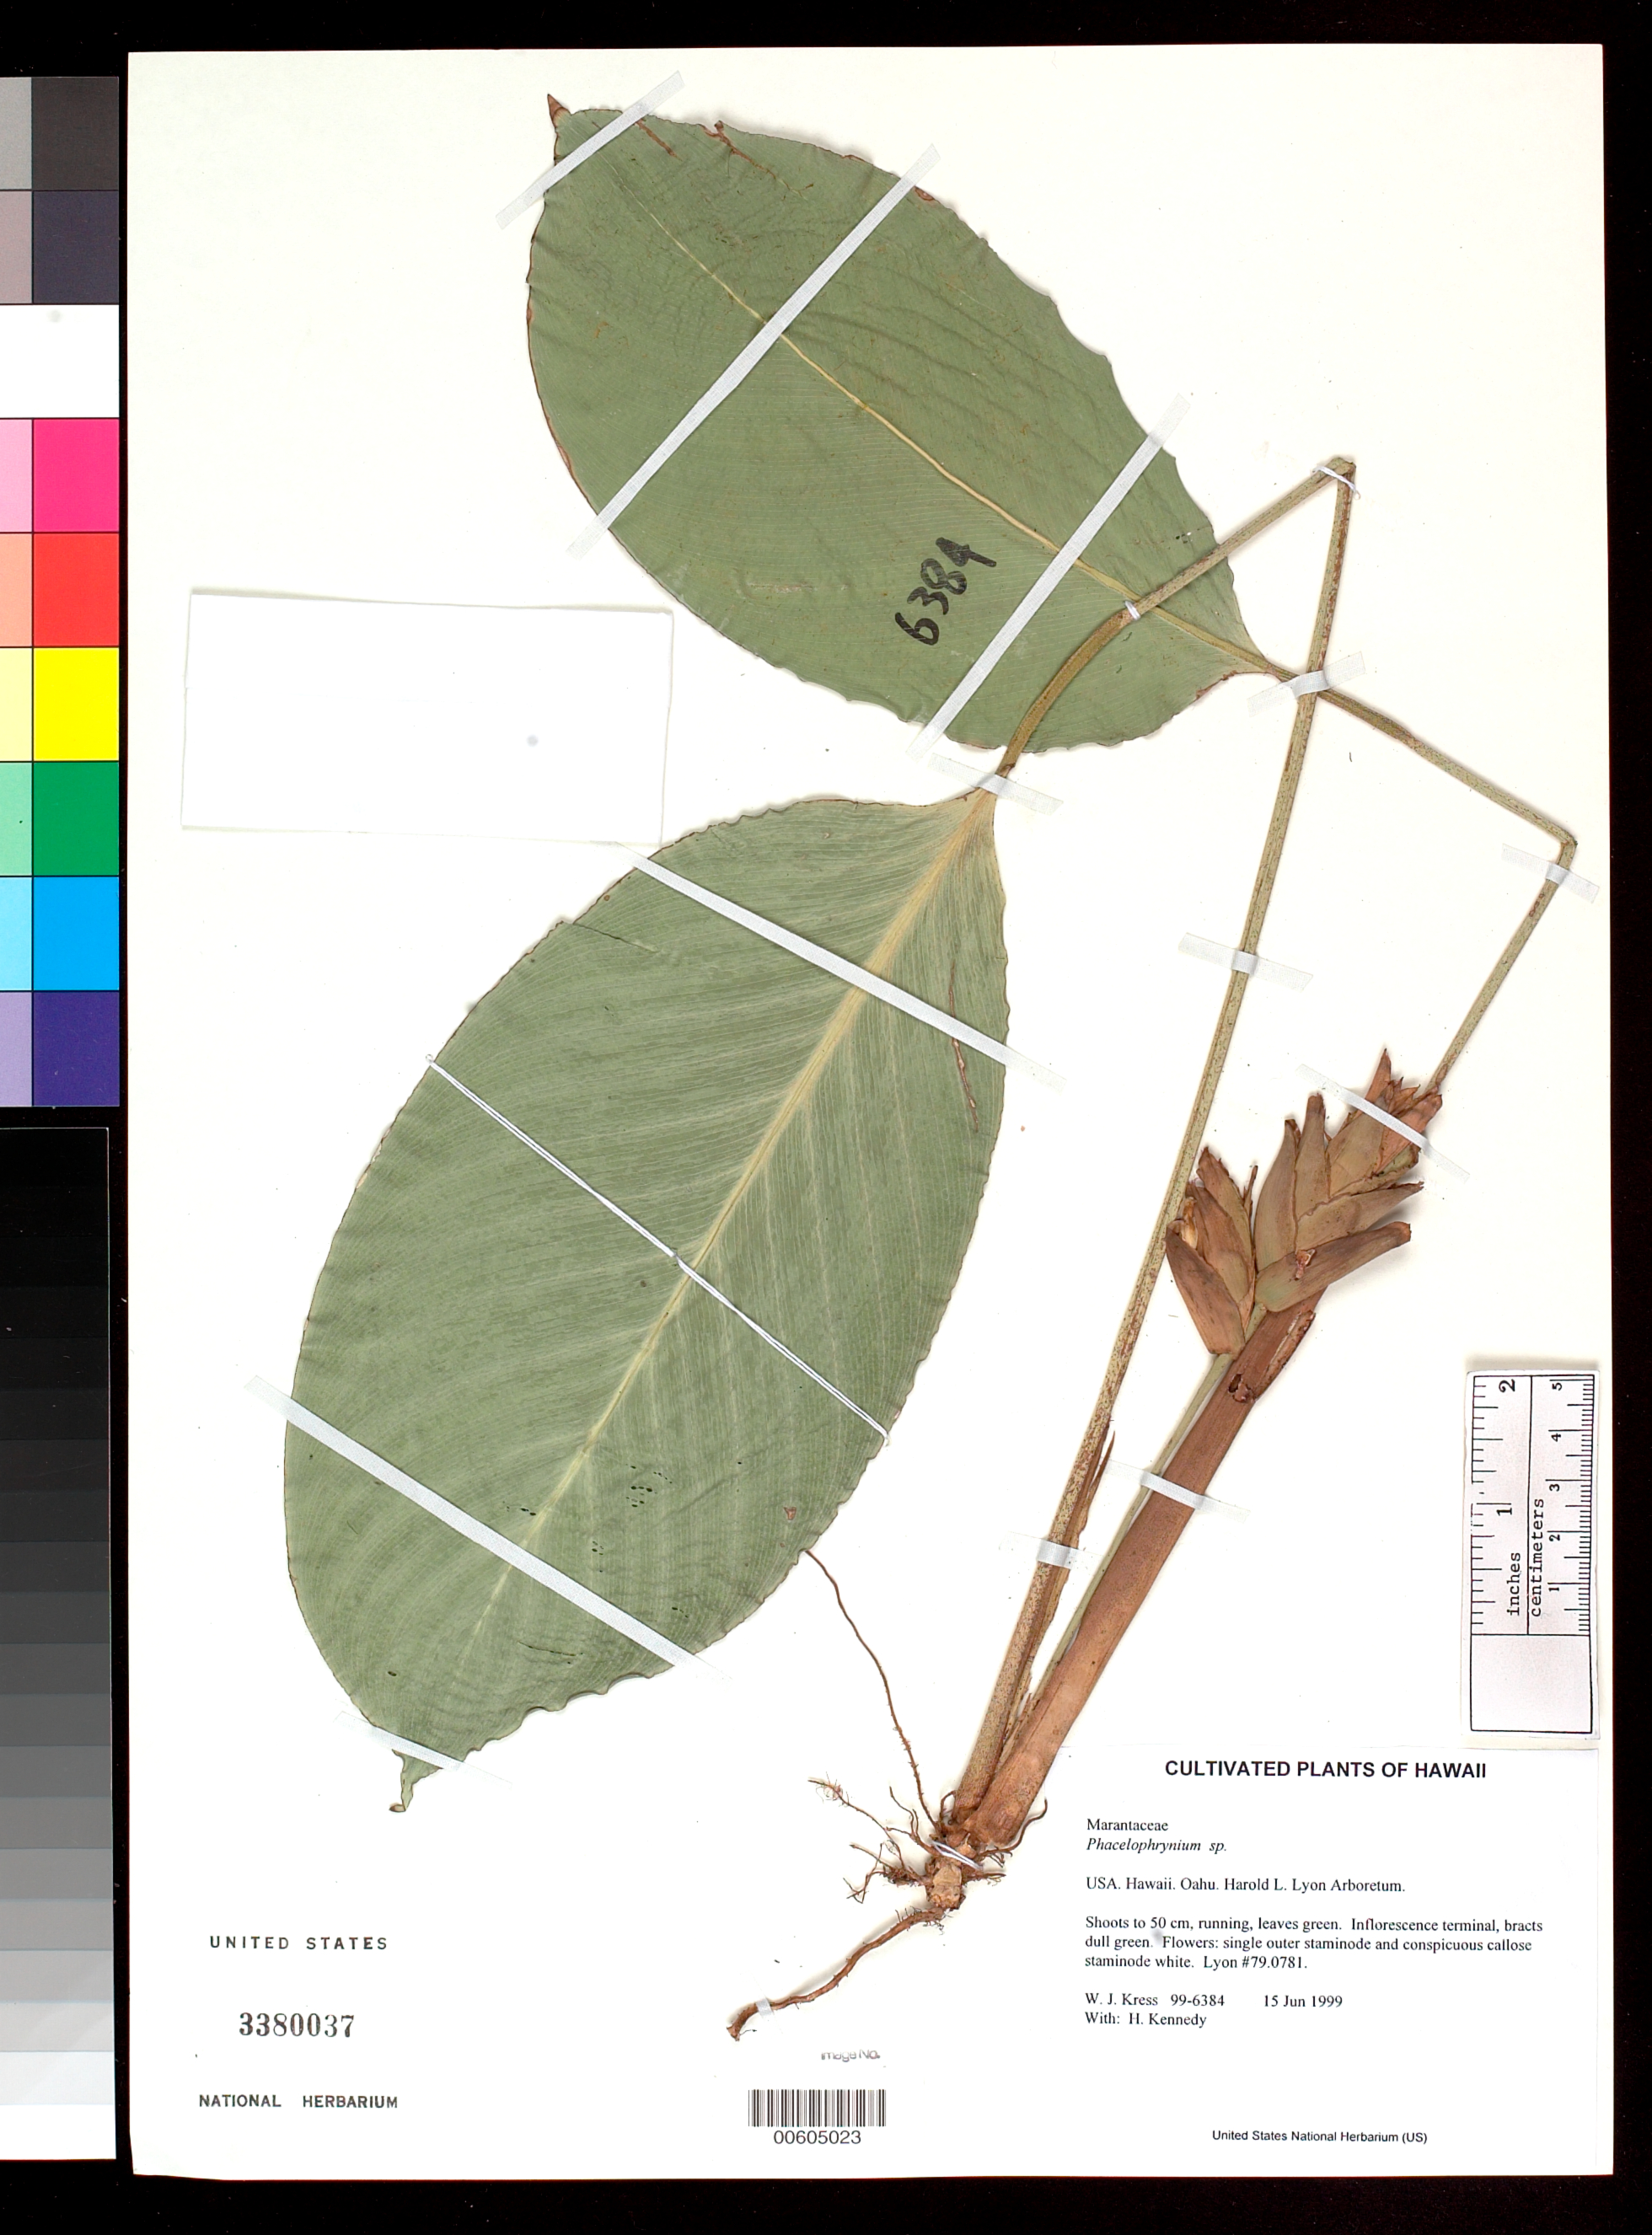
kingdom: Plantae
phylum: Tracheophyta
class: Liliopsida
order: Zingiberales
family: Marantaceae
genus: Phrynium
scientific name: Phrynium maximum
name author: Blume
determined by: Strong, M. T., (US), Smithsonian Institution - National Museum of Natural History (UNITED STATES)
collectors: W. J. Kress & H. Kennedy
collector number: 99-6384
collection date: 1999-06-15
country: United States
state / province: Hawaii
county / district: Honolulu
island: Oahu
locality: Harold L. Lyon Arboretum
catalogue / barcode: US 3380037